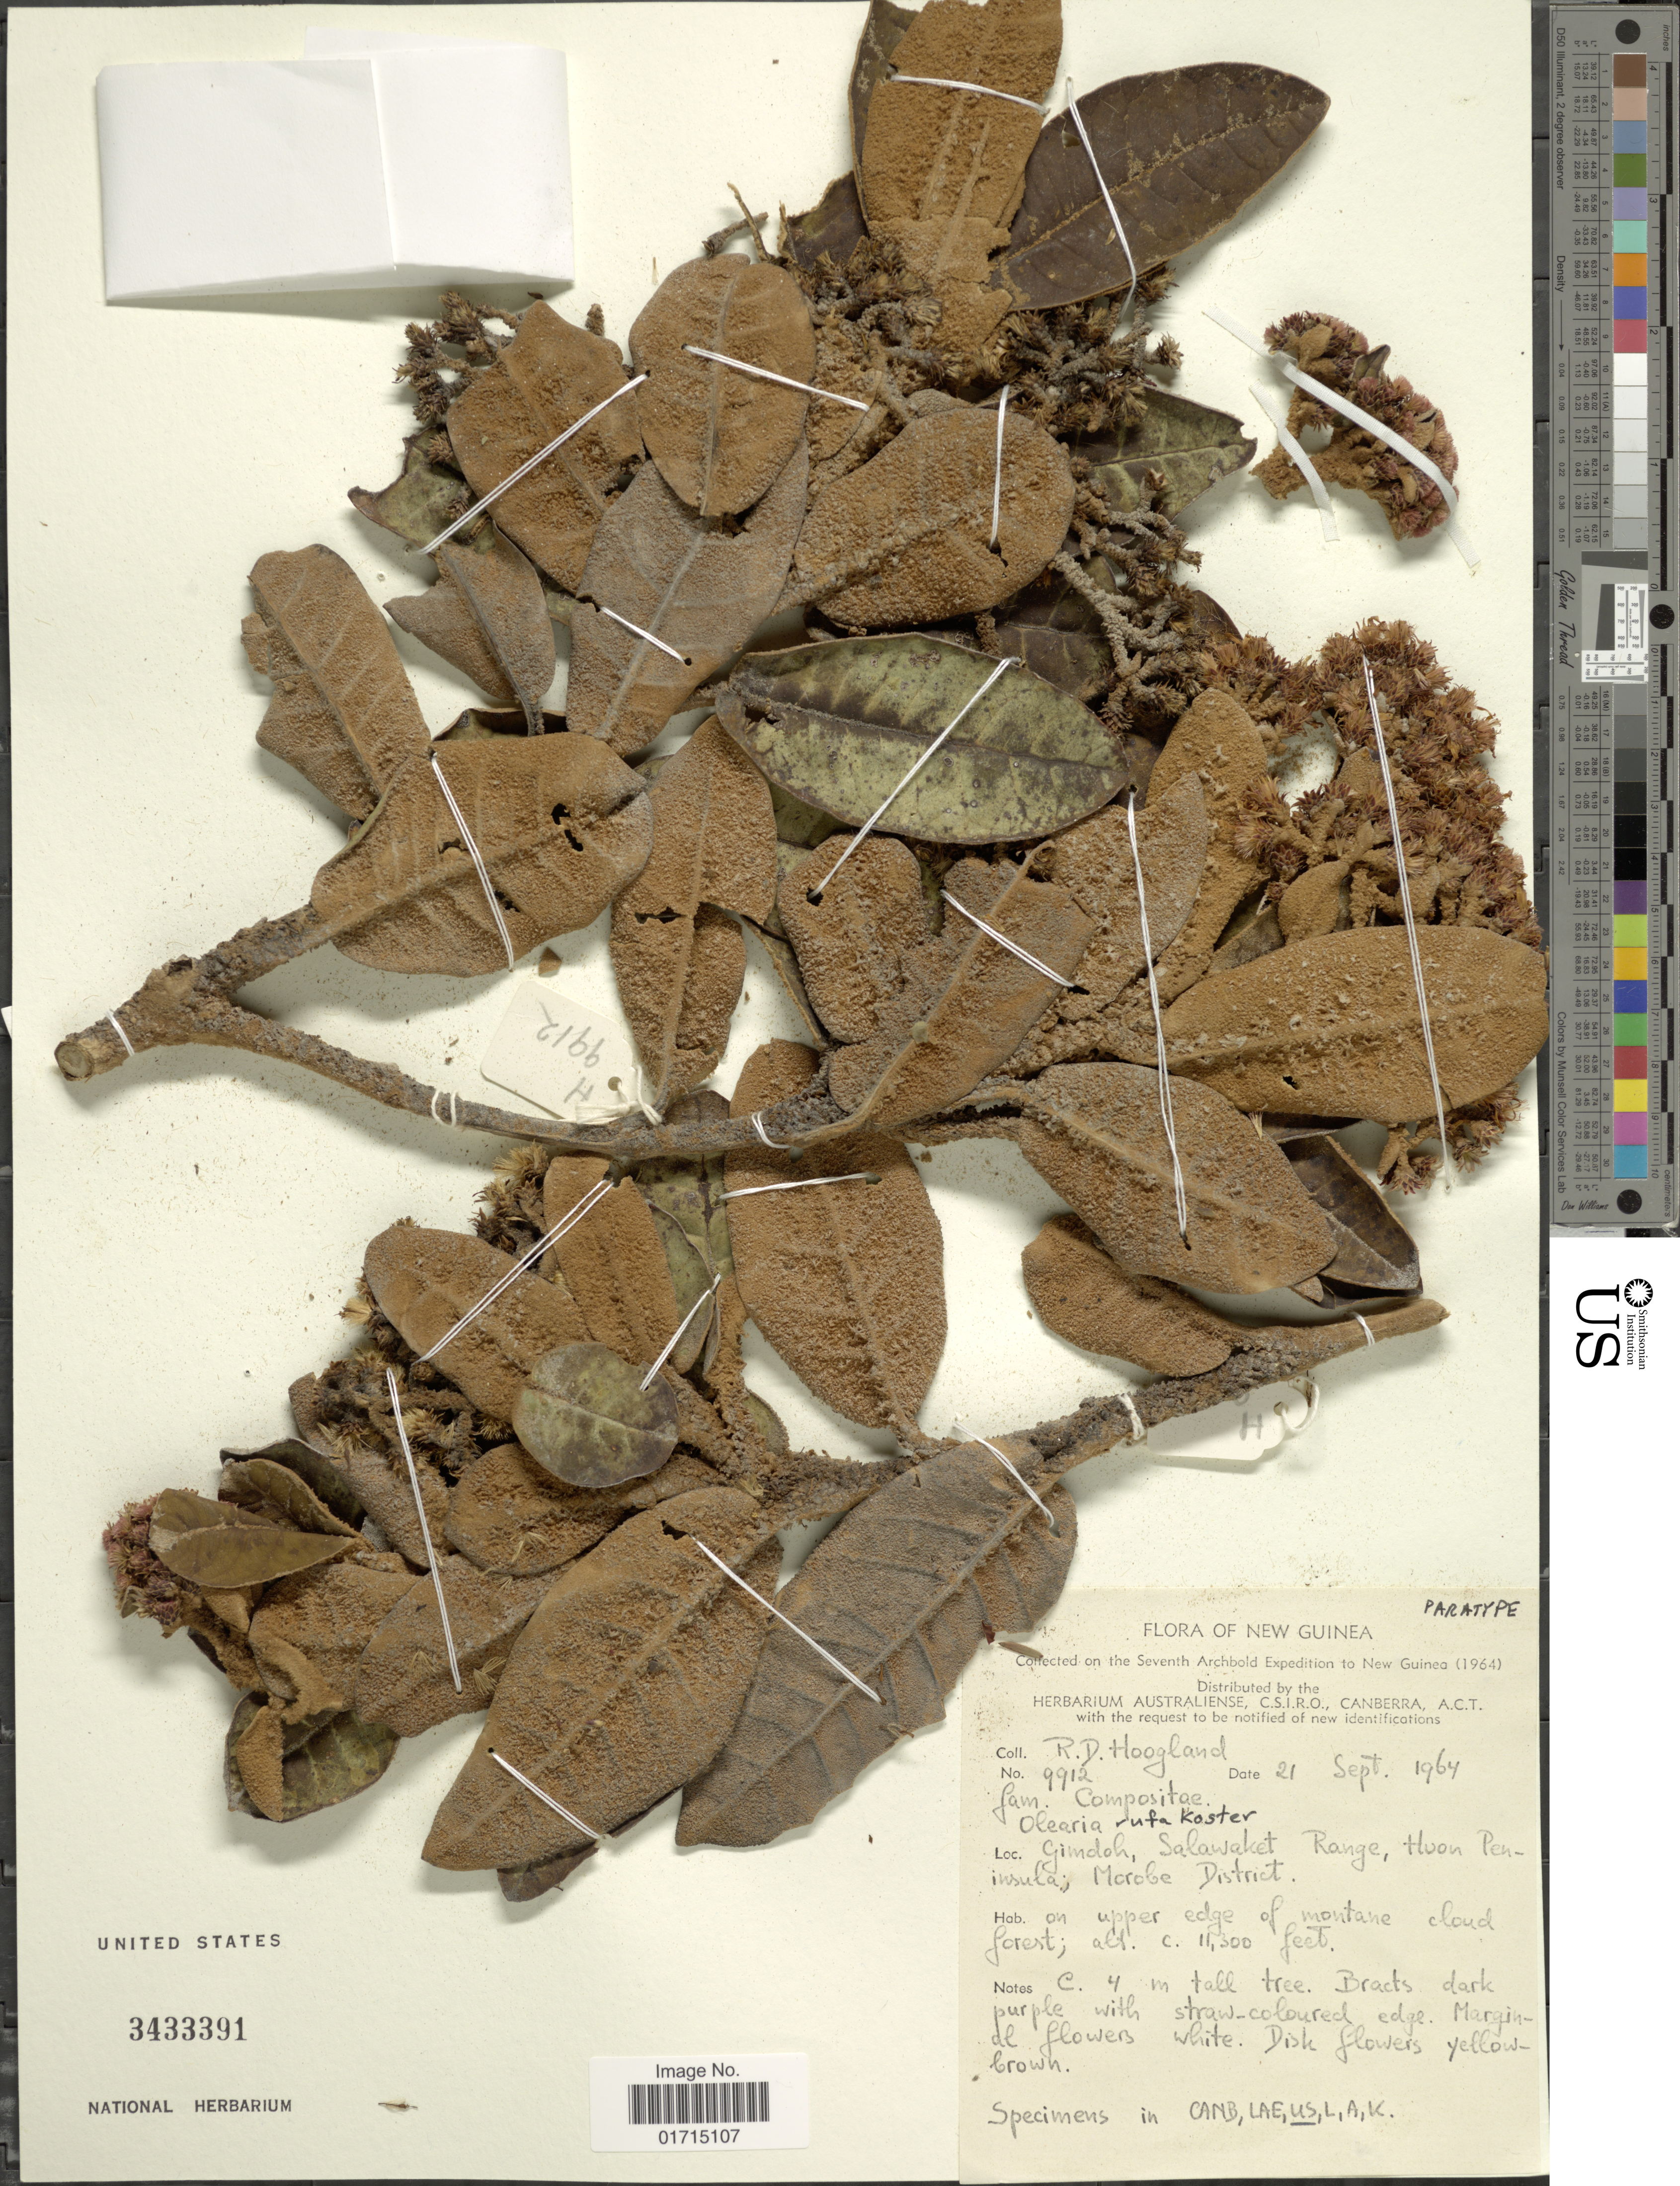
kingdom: Plantae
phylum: Tracheophyta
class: Magnoliopsida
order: Asterales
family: Asteraceae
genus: Olearia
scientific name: Olearia rufa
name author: J. Kost.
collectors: R. D. Hoogland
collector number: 9912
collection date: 1964-09-21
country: Papua New Guinea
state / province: Morobe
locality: Gimdoh, Salawaket Range, Huon Peninsula; Morobe District on upper edge of monrtane cloud forest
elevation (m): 3444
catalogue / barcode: US 3433391